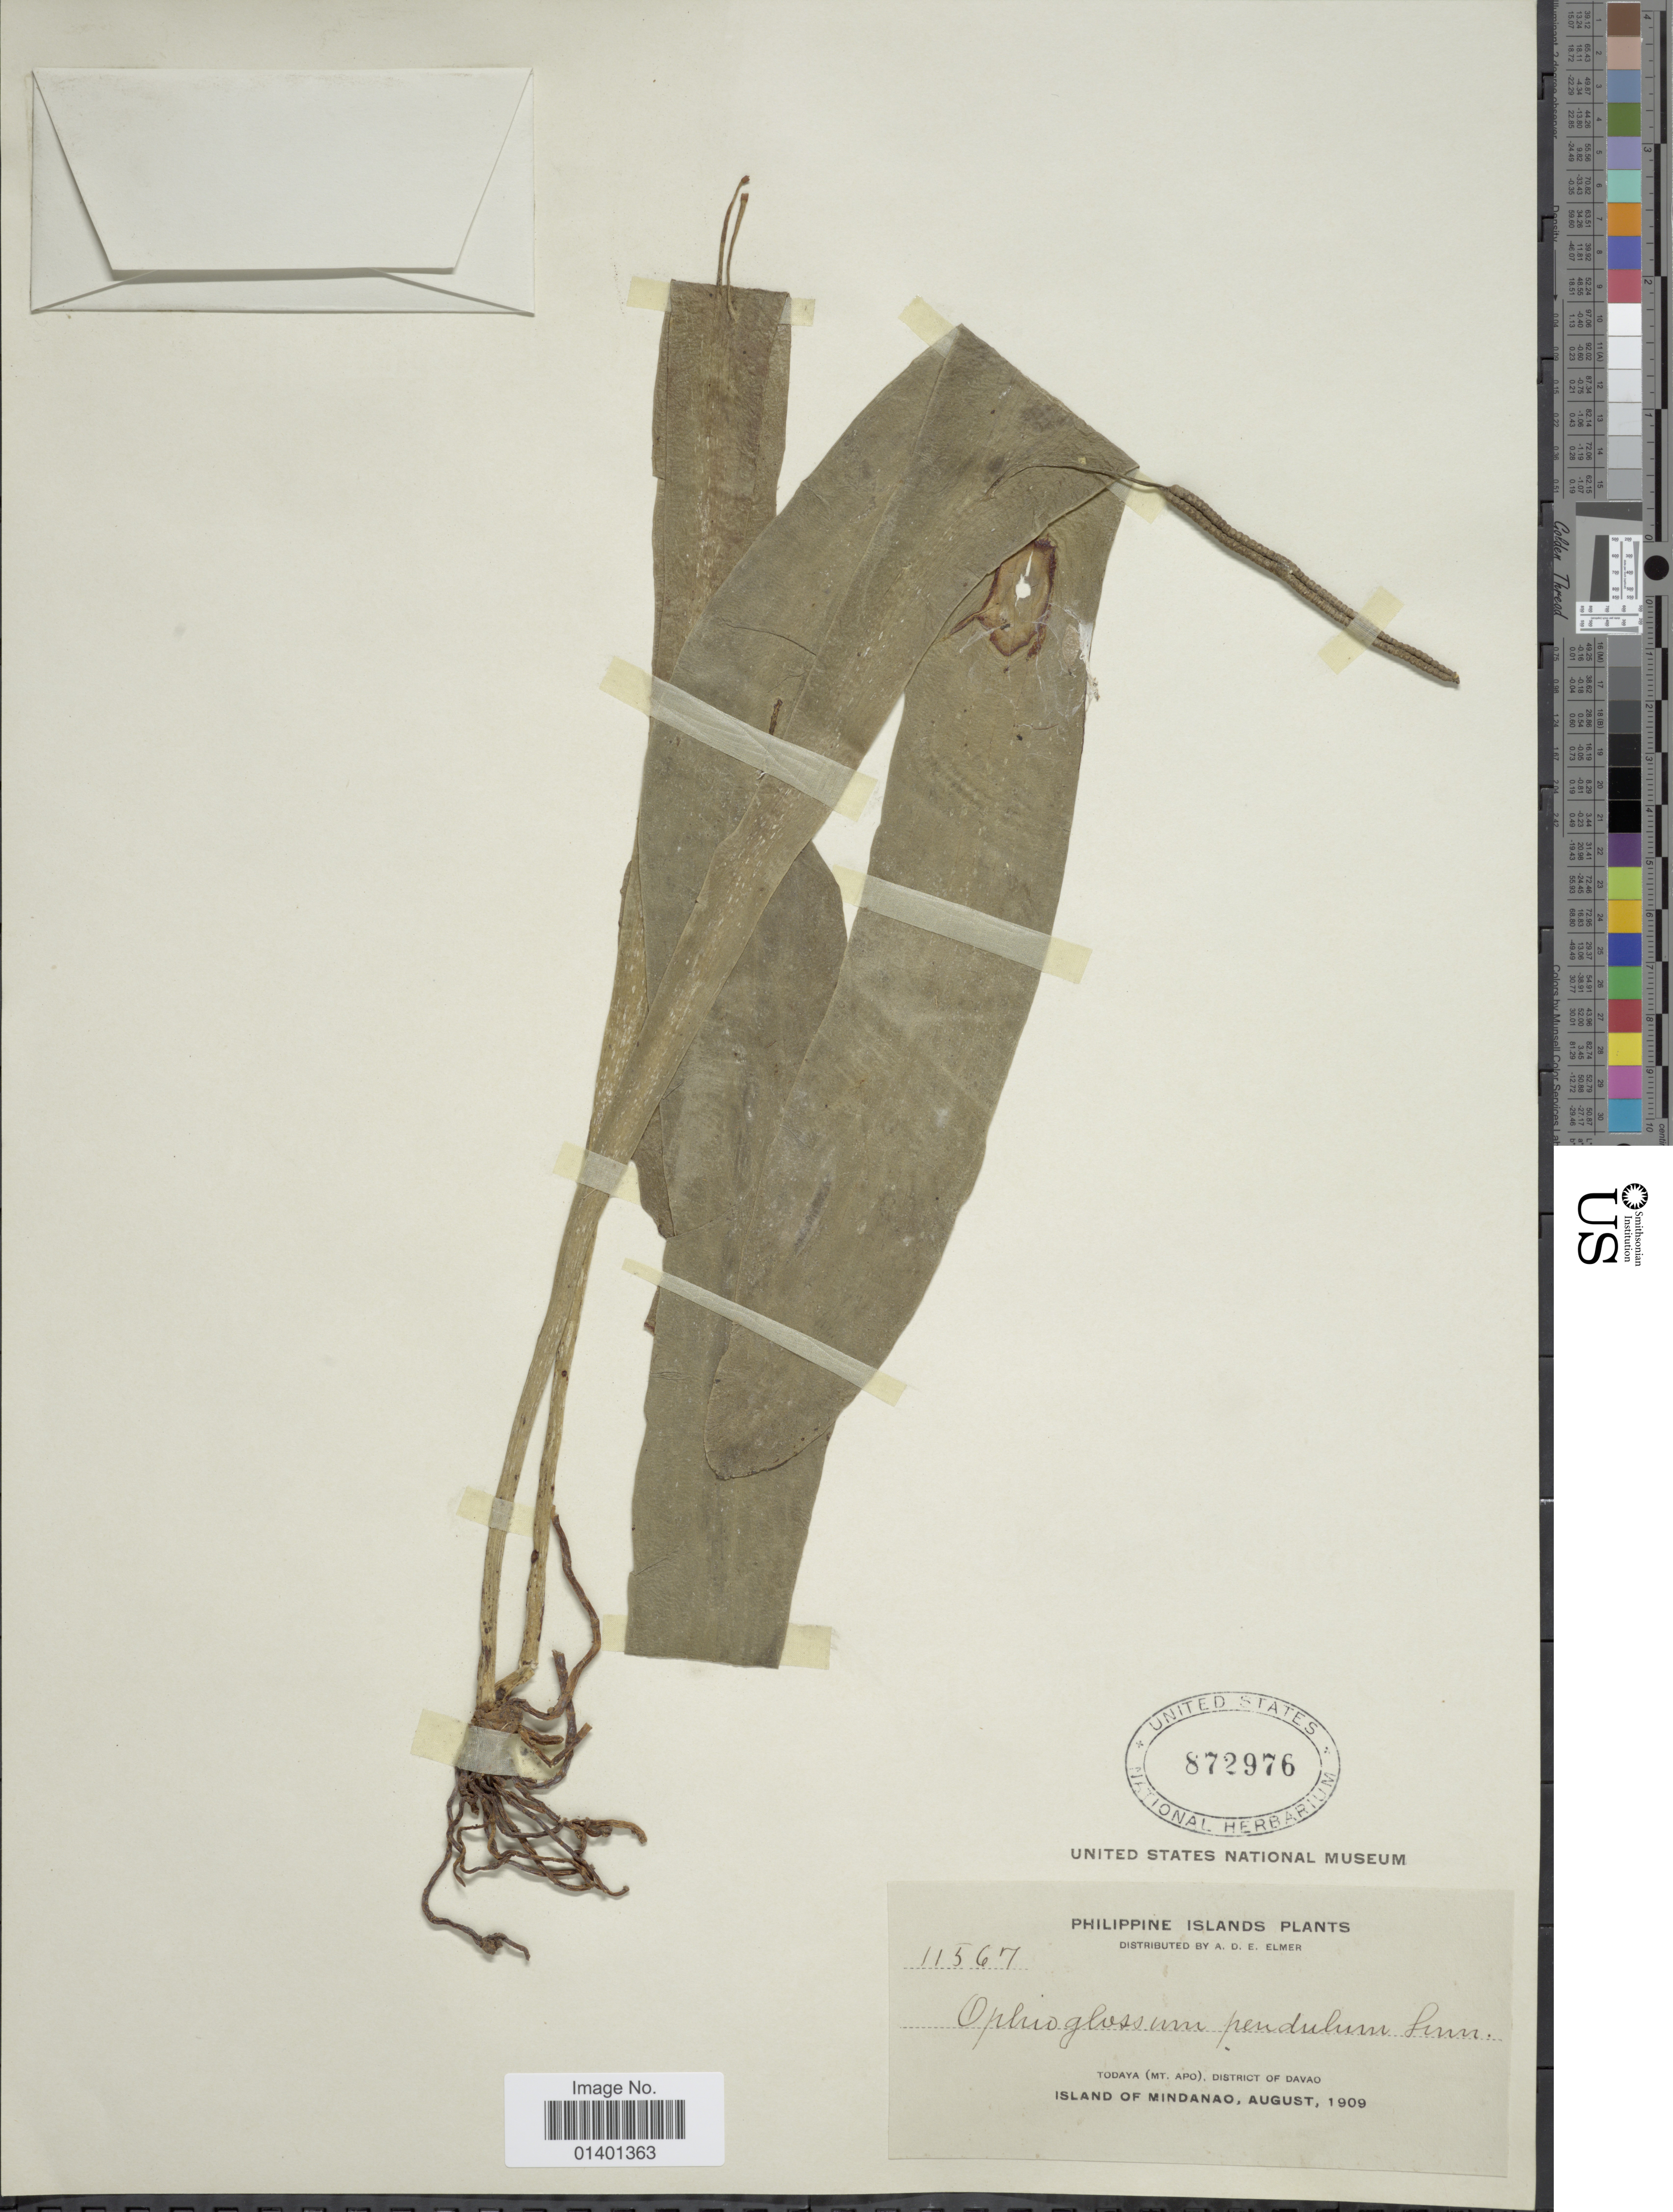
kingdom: Plantae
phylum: Tracheophyta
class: Polypodiopsida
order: Ophioglossales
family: Ophioglossaceae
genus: Ophioglossum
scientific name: Ophioglossum pendulum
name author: L.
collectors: A. D. E. Elmer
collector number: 11567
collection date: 1909-08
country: Philippines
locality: Todaya (Mt. Apo), District of Davao, island of Mindanao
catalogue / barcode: US 872976